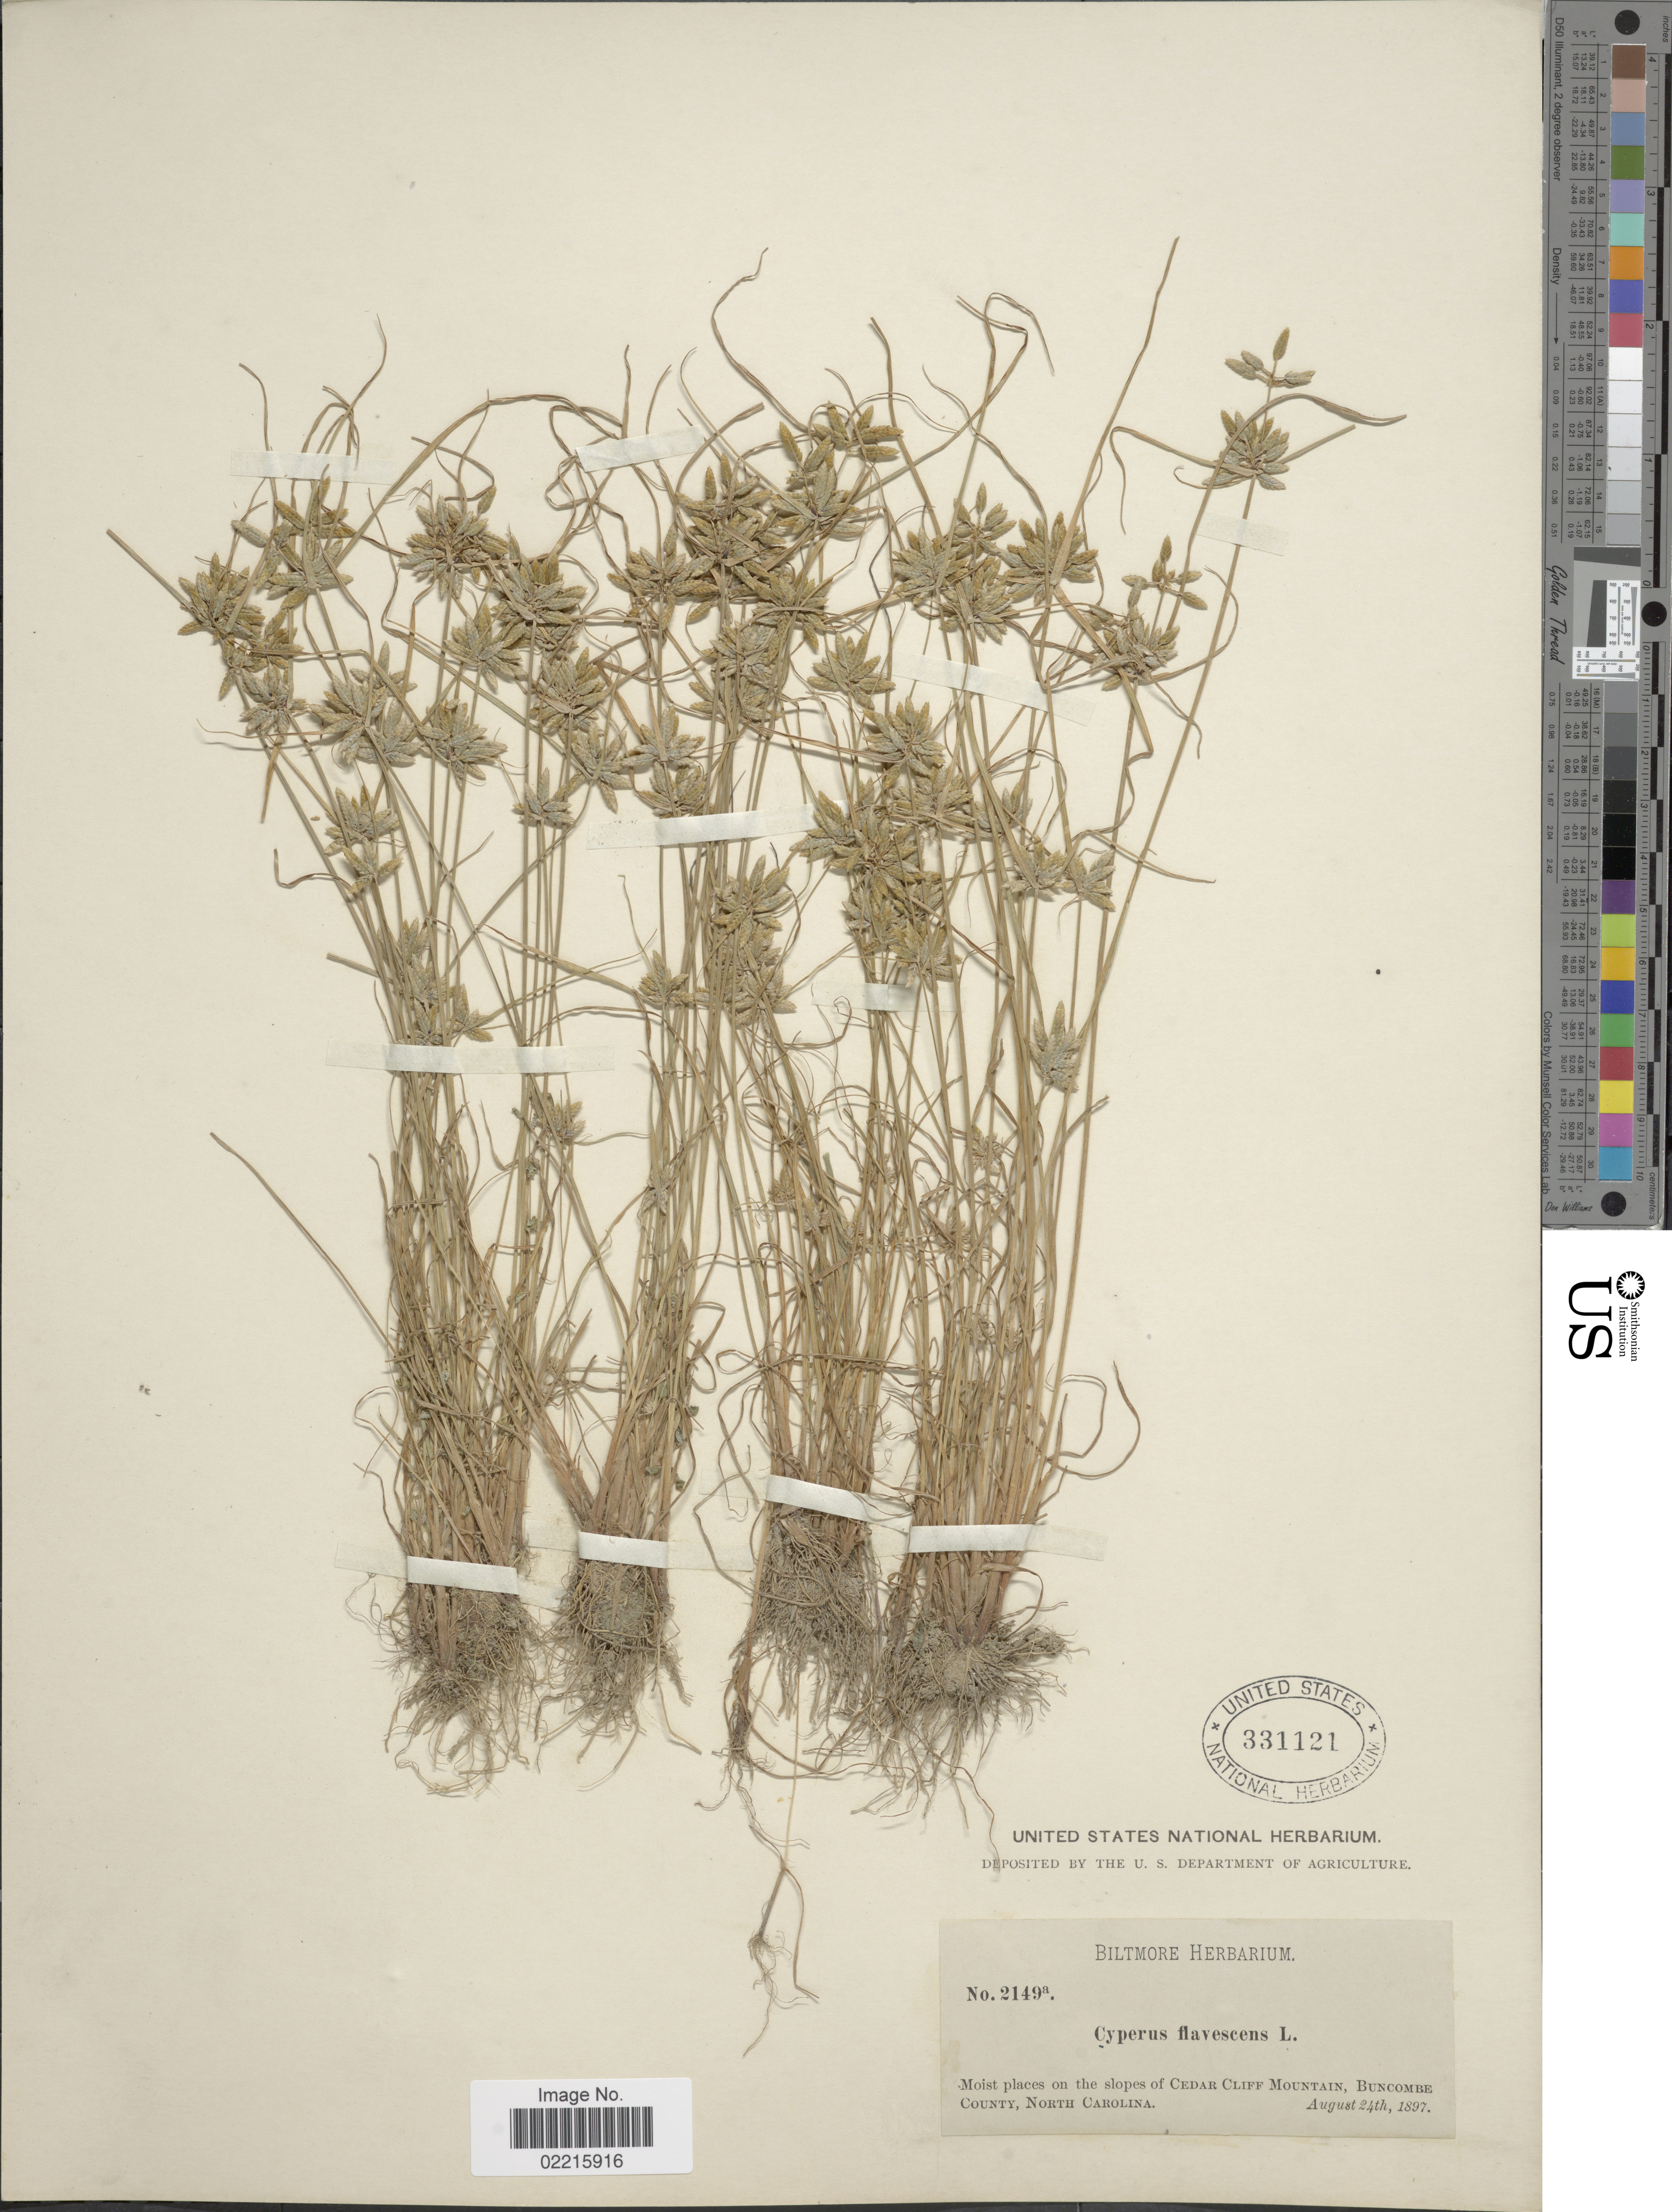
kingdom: Plantae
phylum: Tracheophyta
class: Liliopsida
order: Poales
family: Cyperaceae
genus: Cyperus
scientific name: Cyperus flavescens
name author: L.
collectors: ex herb. Biltmore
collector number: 2149a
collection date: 1897-08-24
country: United States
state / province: North Carolina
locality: Moist places on the slopes of Cedar Cliff Mountain, Buncombe County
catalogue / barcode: US 331121